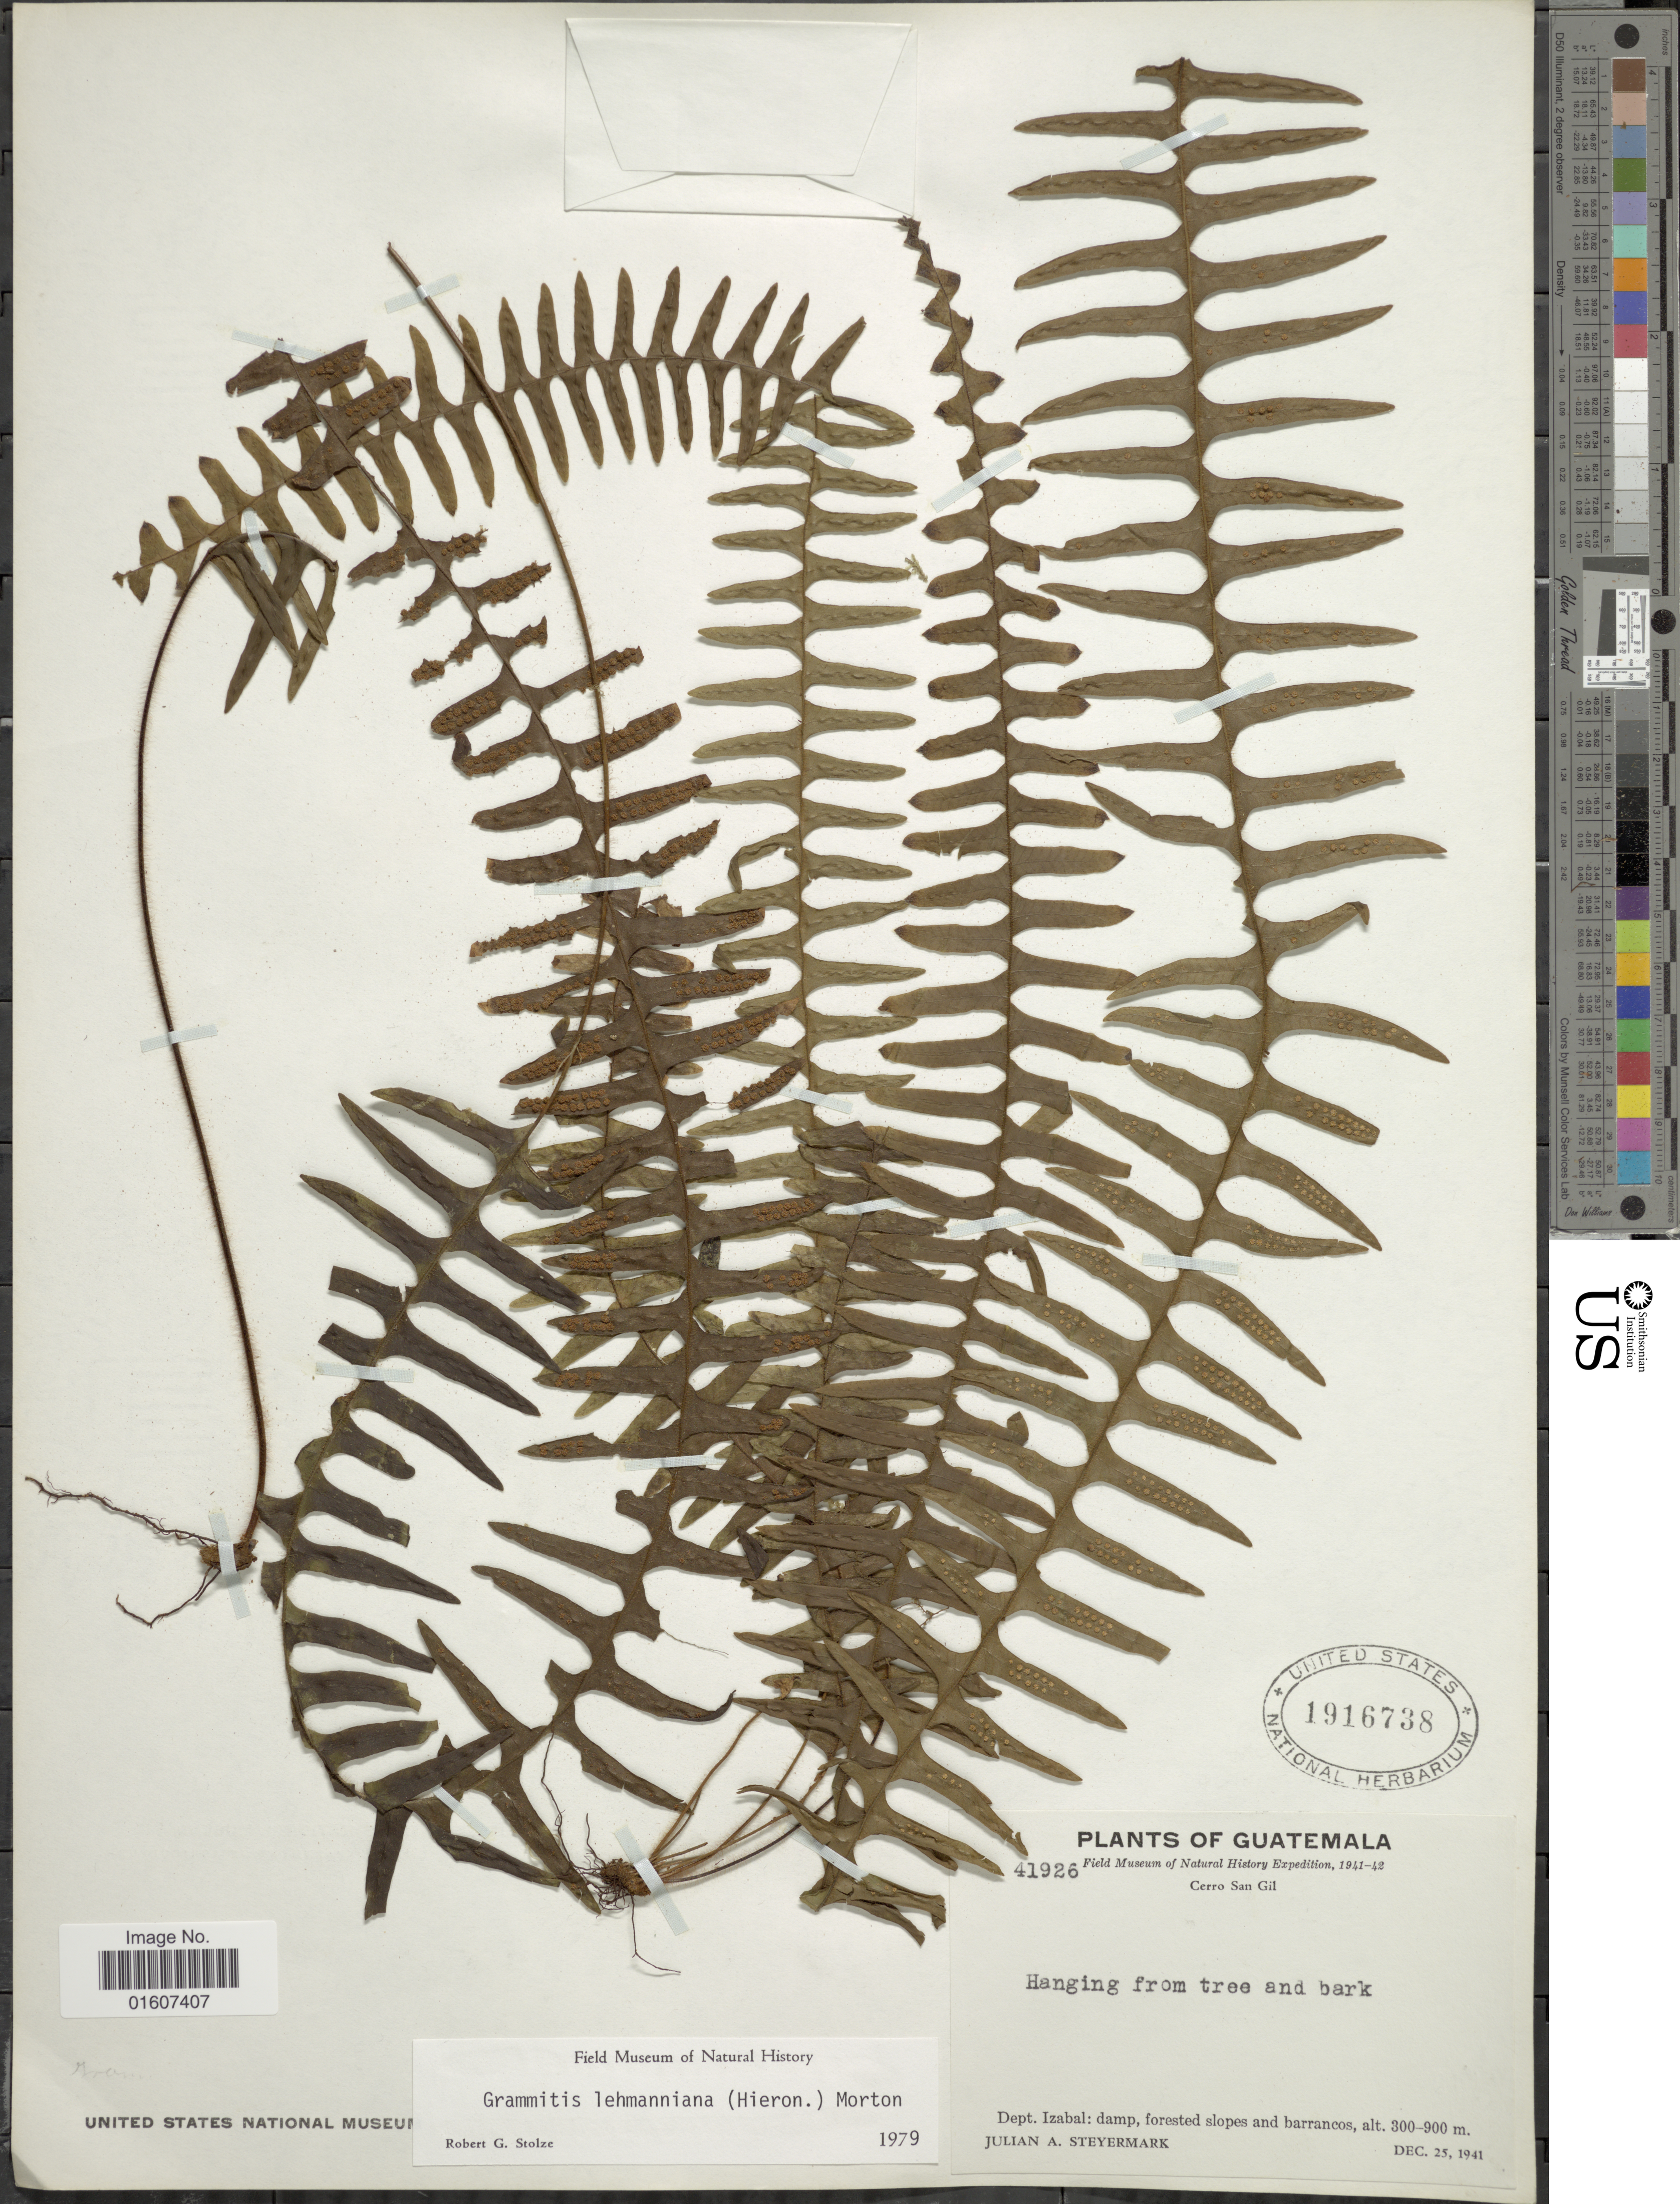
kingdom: Plantae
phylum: Tracheophyta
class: Polypodiopsida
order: Polypodiales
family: Polypodiaceae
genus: Terpsichore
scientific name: Terpsichore lehmanniana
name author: (Hieron.) A.R. Sm.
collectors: J. Steyermark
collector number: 41926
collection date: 1941-12-25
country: Guatemala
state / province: Izabal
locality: Dept. Izaba;: damp, forested slopes and barrancos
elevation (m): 300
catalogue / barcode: US 1916738